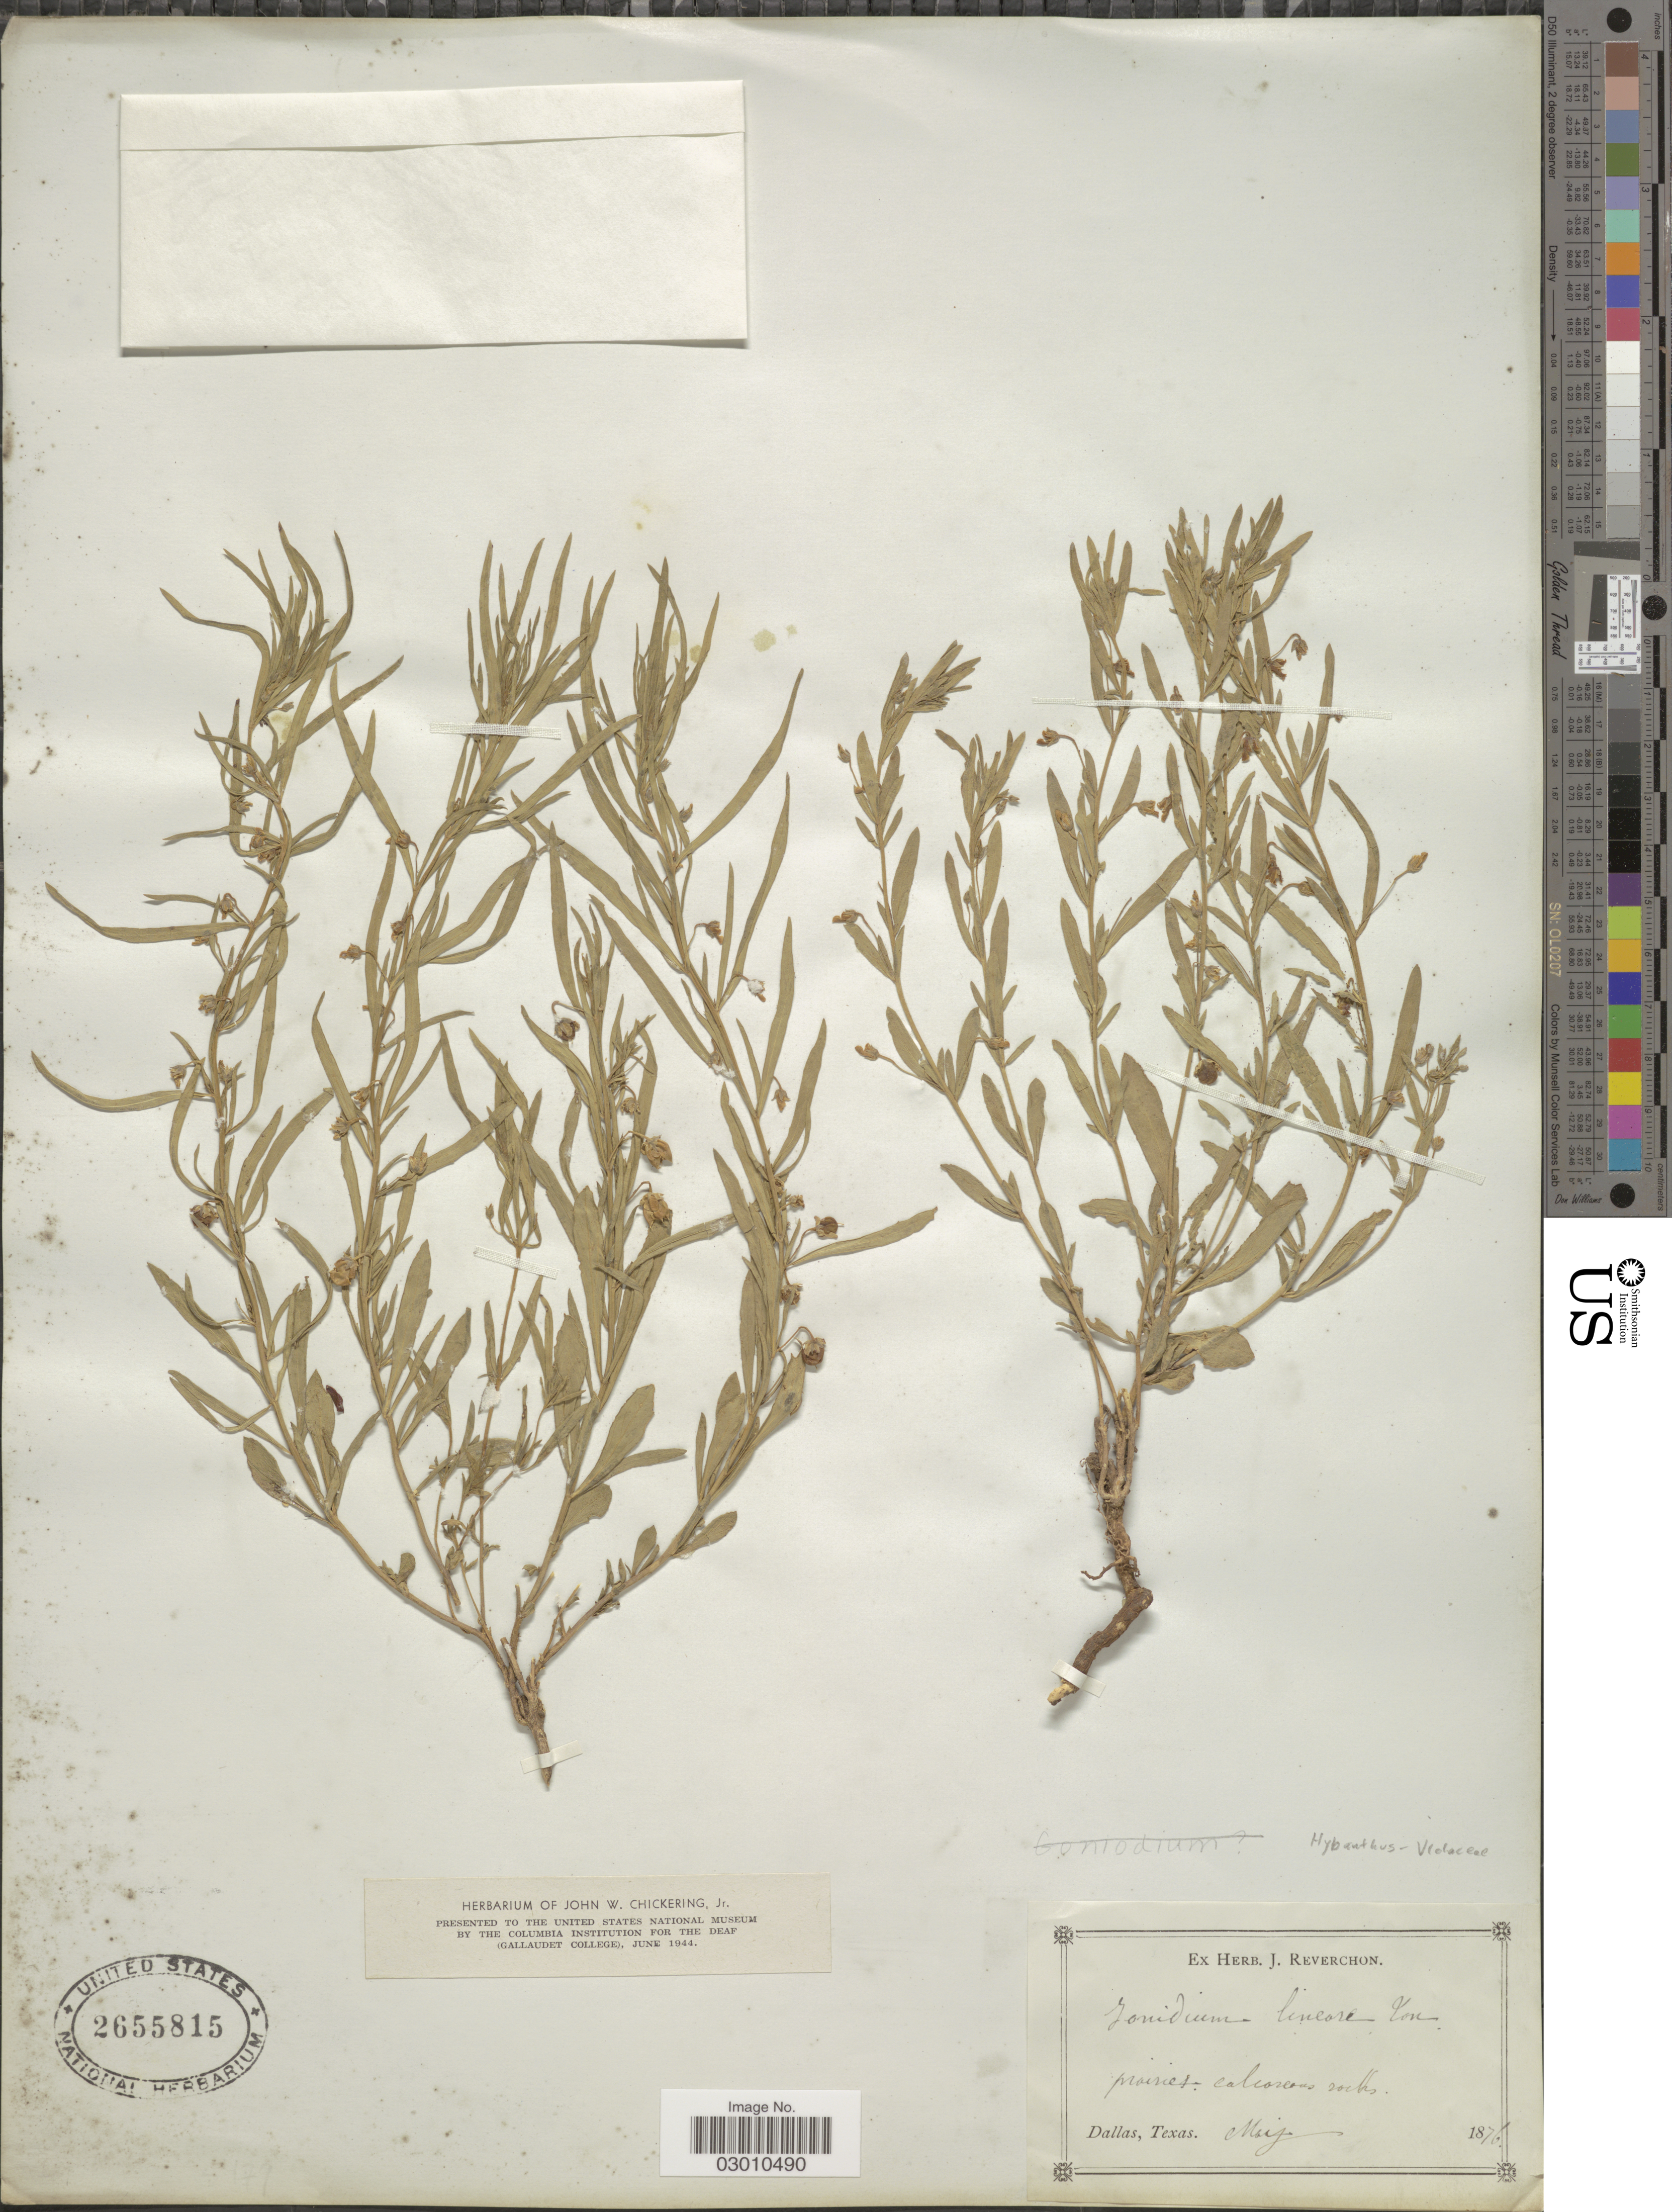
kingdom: Plantae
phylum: Tracheophyta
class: Magnoliopsida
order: Malpighiales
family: Violaceae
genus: Pombalia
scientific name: Pombalia verticillata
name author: (Ortega) Paula-Souza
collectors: ex herb. J. Reverchon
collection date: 1876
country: United States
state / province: Texas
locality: Dallas.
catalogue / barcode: US 2655815